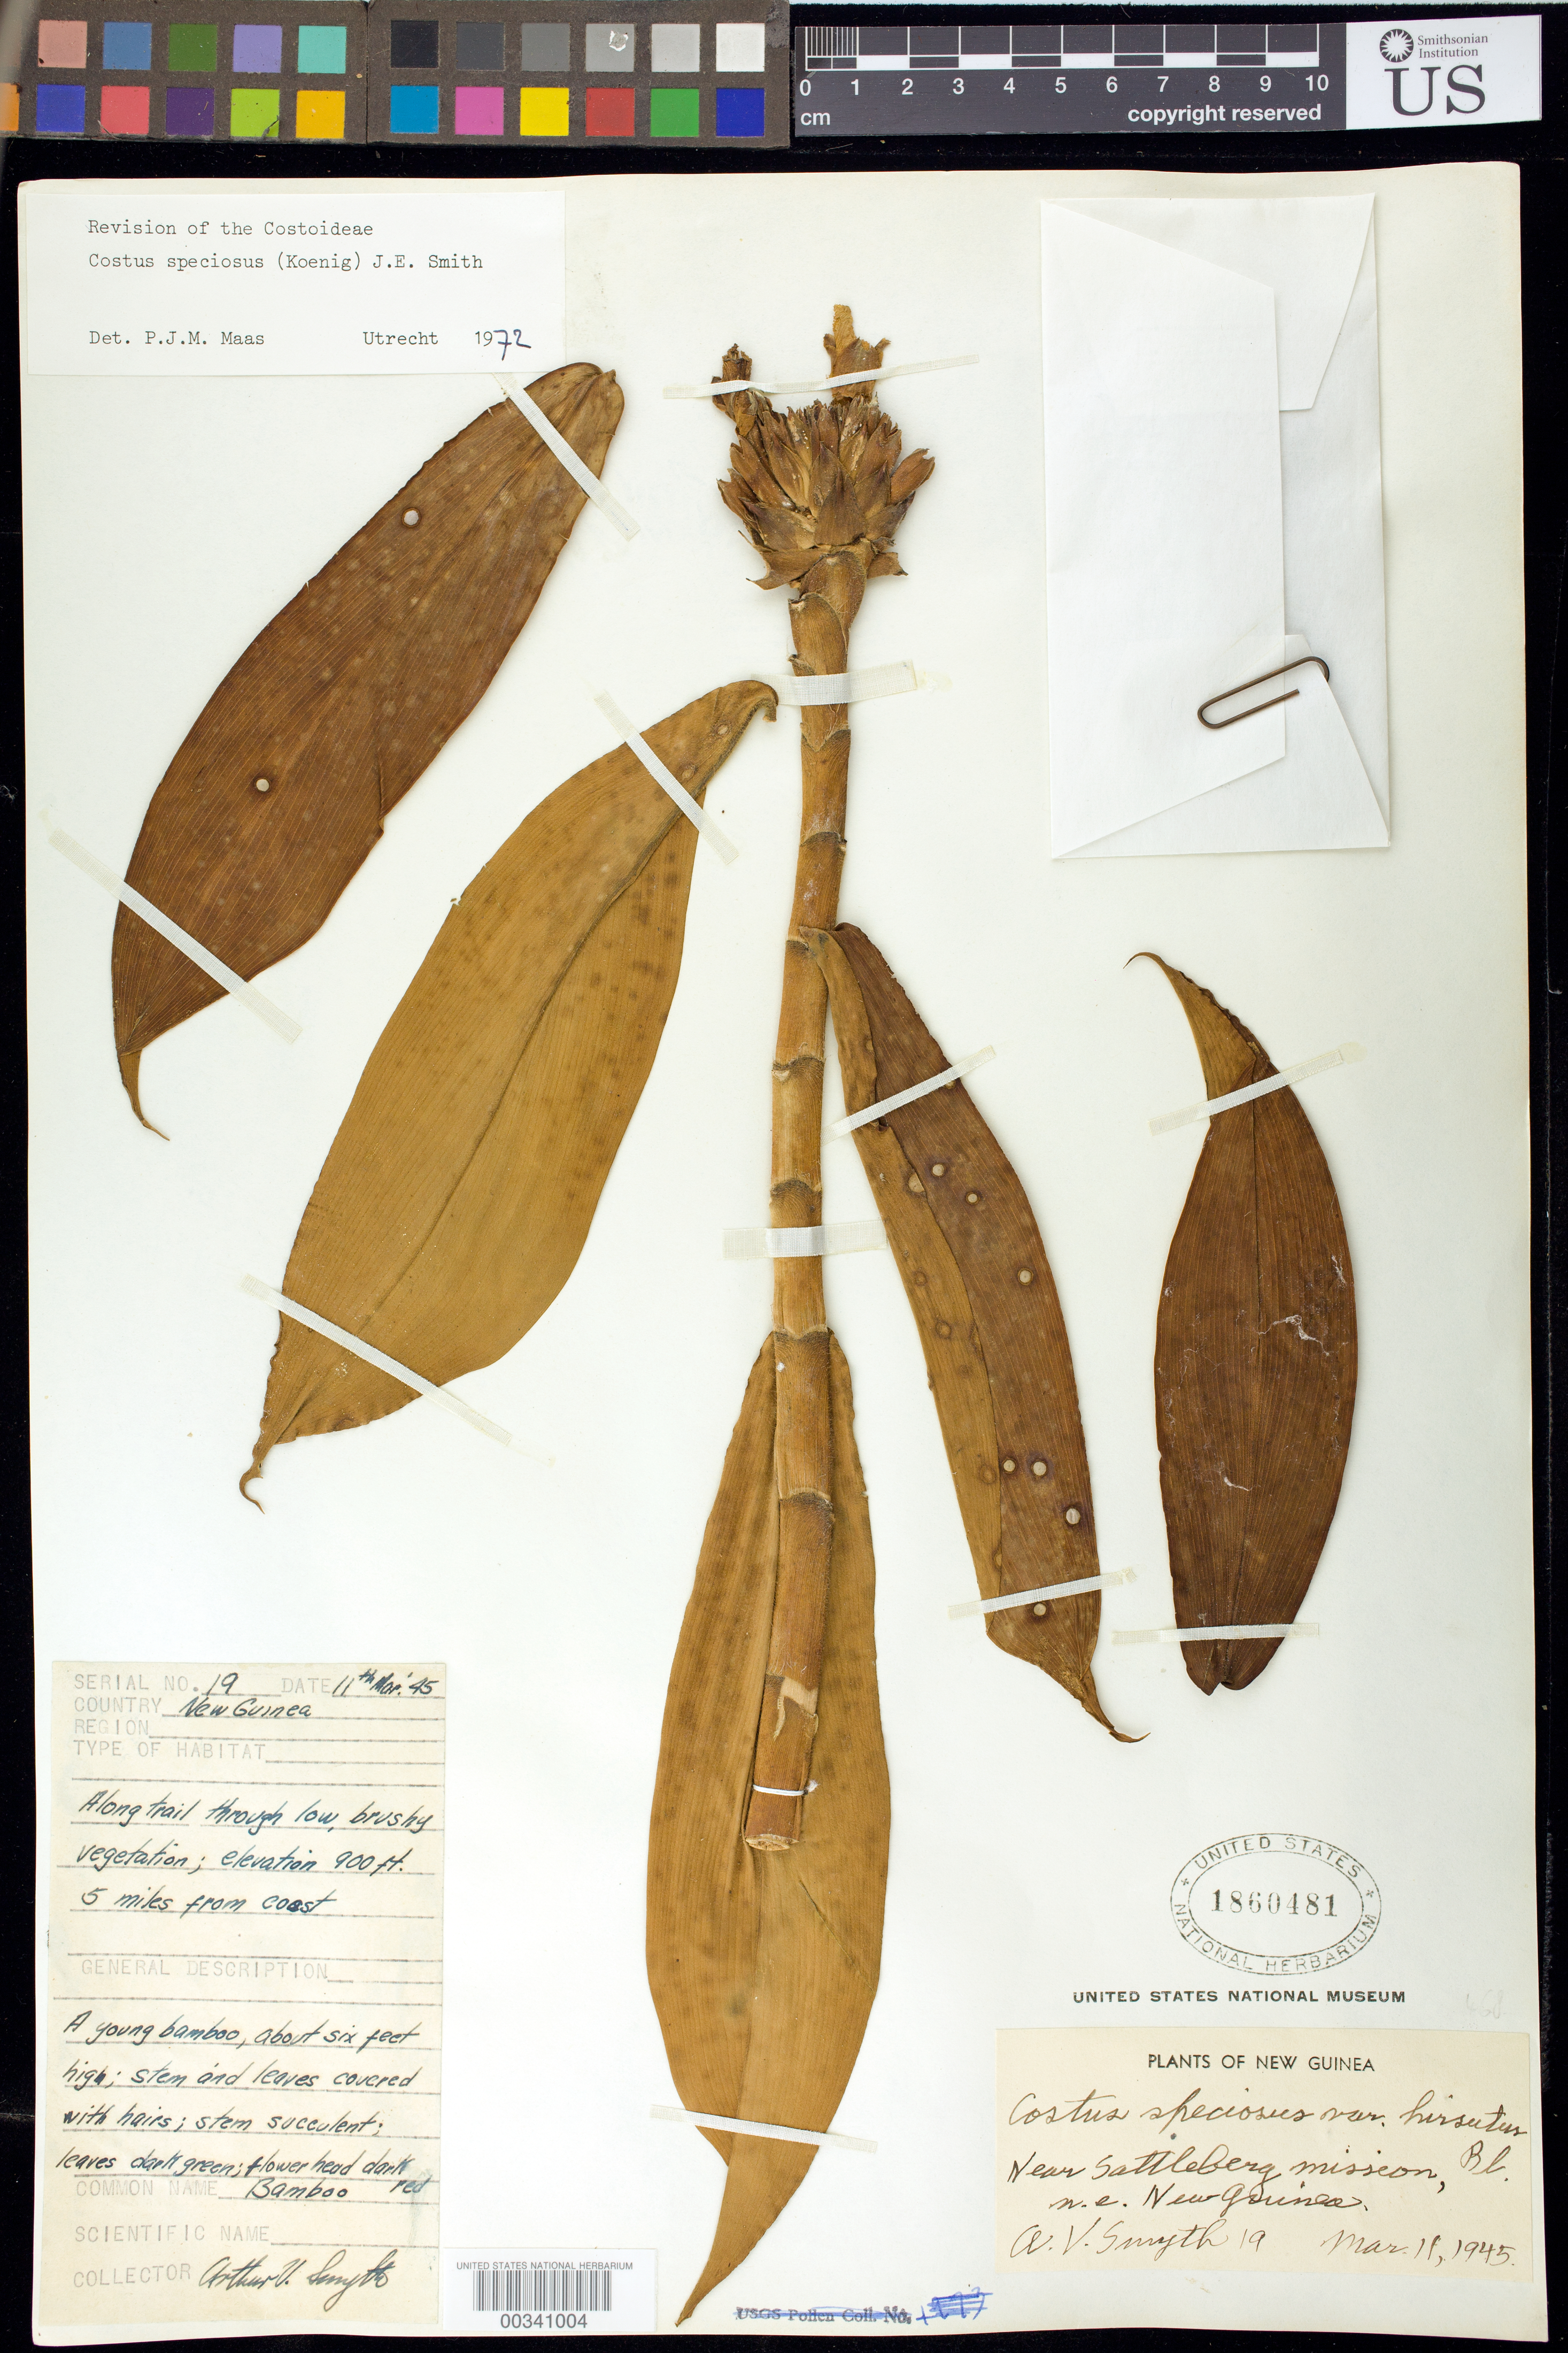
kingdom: Plantae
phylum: Tracheophyta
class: Liliopsida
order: Zingiberales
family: Costaceae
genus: Hellenia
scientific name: Hellenia speciosa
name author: (J. Koenig) S.R. Dutta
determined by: Wagner, W. L., (BOT), Smithsonian Institution - National Museum of Natural History (UNITED STATES)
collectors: A. V. Smyth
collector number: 19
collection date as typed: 11 Mar 1945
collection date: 1945-03-11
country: Papua New Guinea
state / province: Morobe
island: New Guinea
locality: Near sattleberg mission, n.e. new guinea, 5 mi from coast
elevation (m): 274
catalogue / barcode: US 1860481